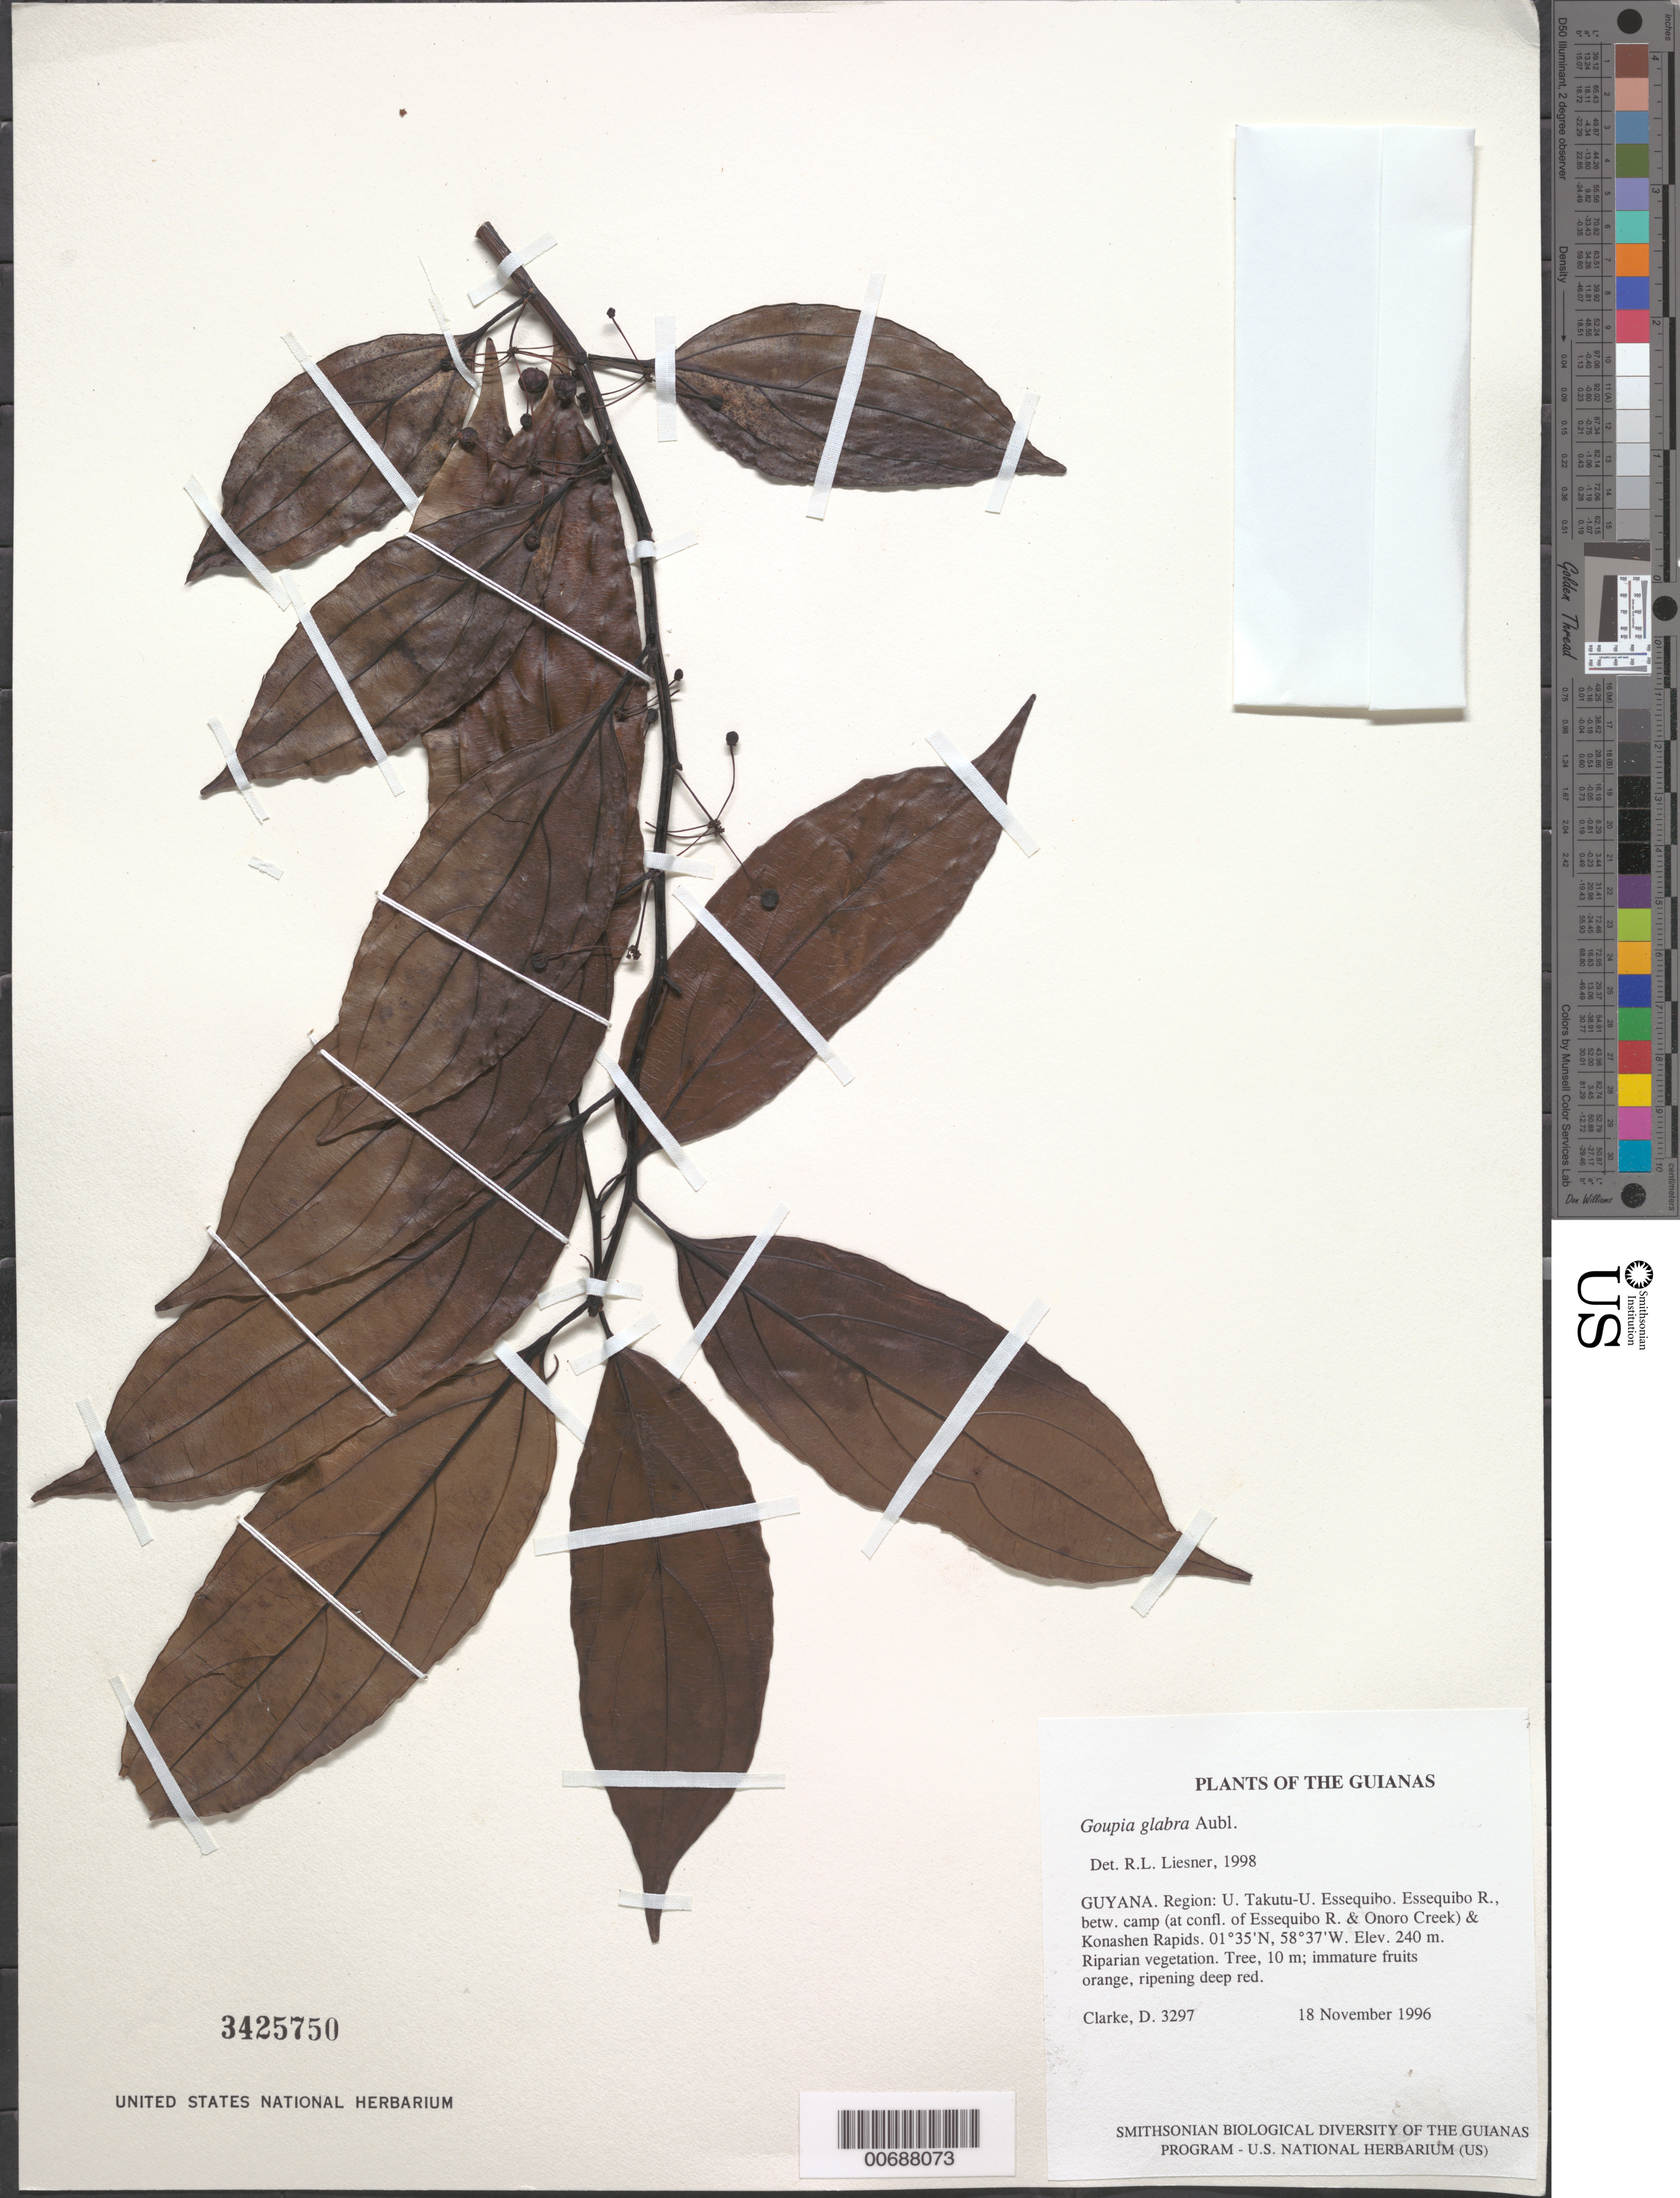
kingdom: Plantae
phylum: Tracheophyta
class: Magnoliopsida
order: Malpighiales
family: Goupiaceae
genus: Goupia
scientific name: Goupia glabra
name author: Aubl.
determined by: Liesner, R. L.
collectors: H. D. Clarke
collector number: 3297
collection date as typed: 18 November 1996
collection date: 1996-11-18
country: Guyana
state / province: U. Takutu-U. Essequibo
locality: Essequibo R., betw. camp (at confl. of Essequibo R. & Onoro Creek) & Konashen Rapids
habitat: Riparian vegetation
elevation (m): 240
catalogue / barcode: US 3425750